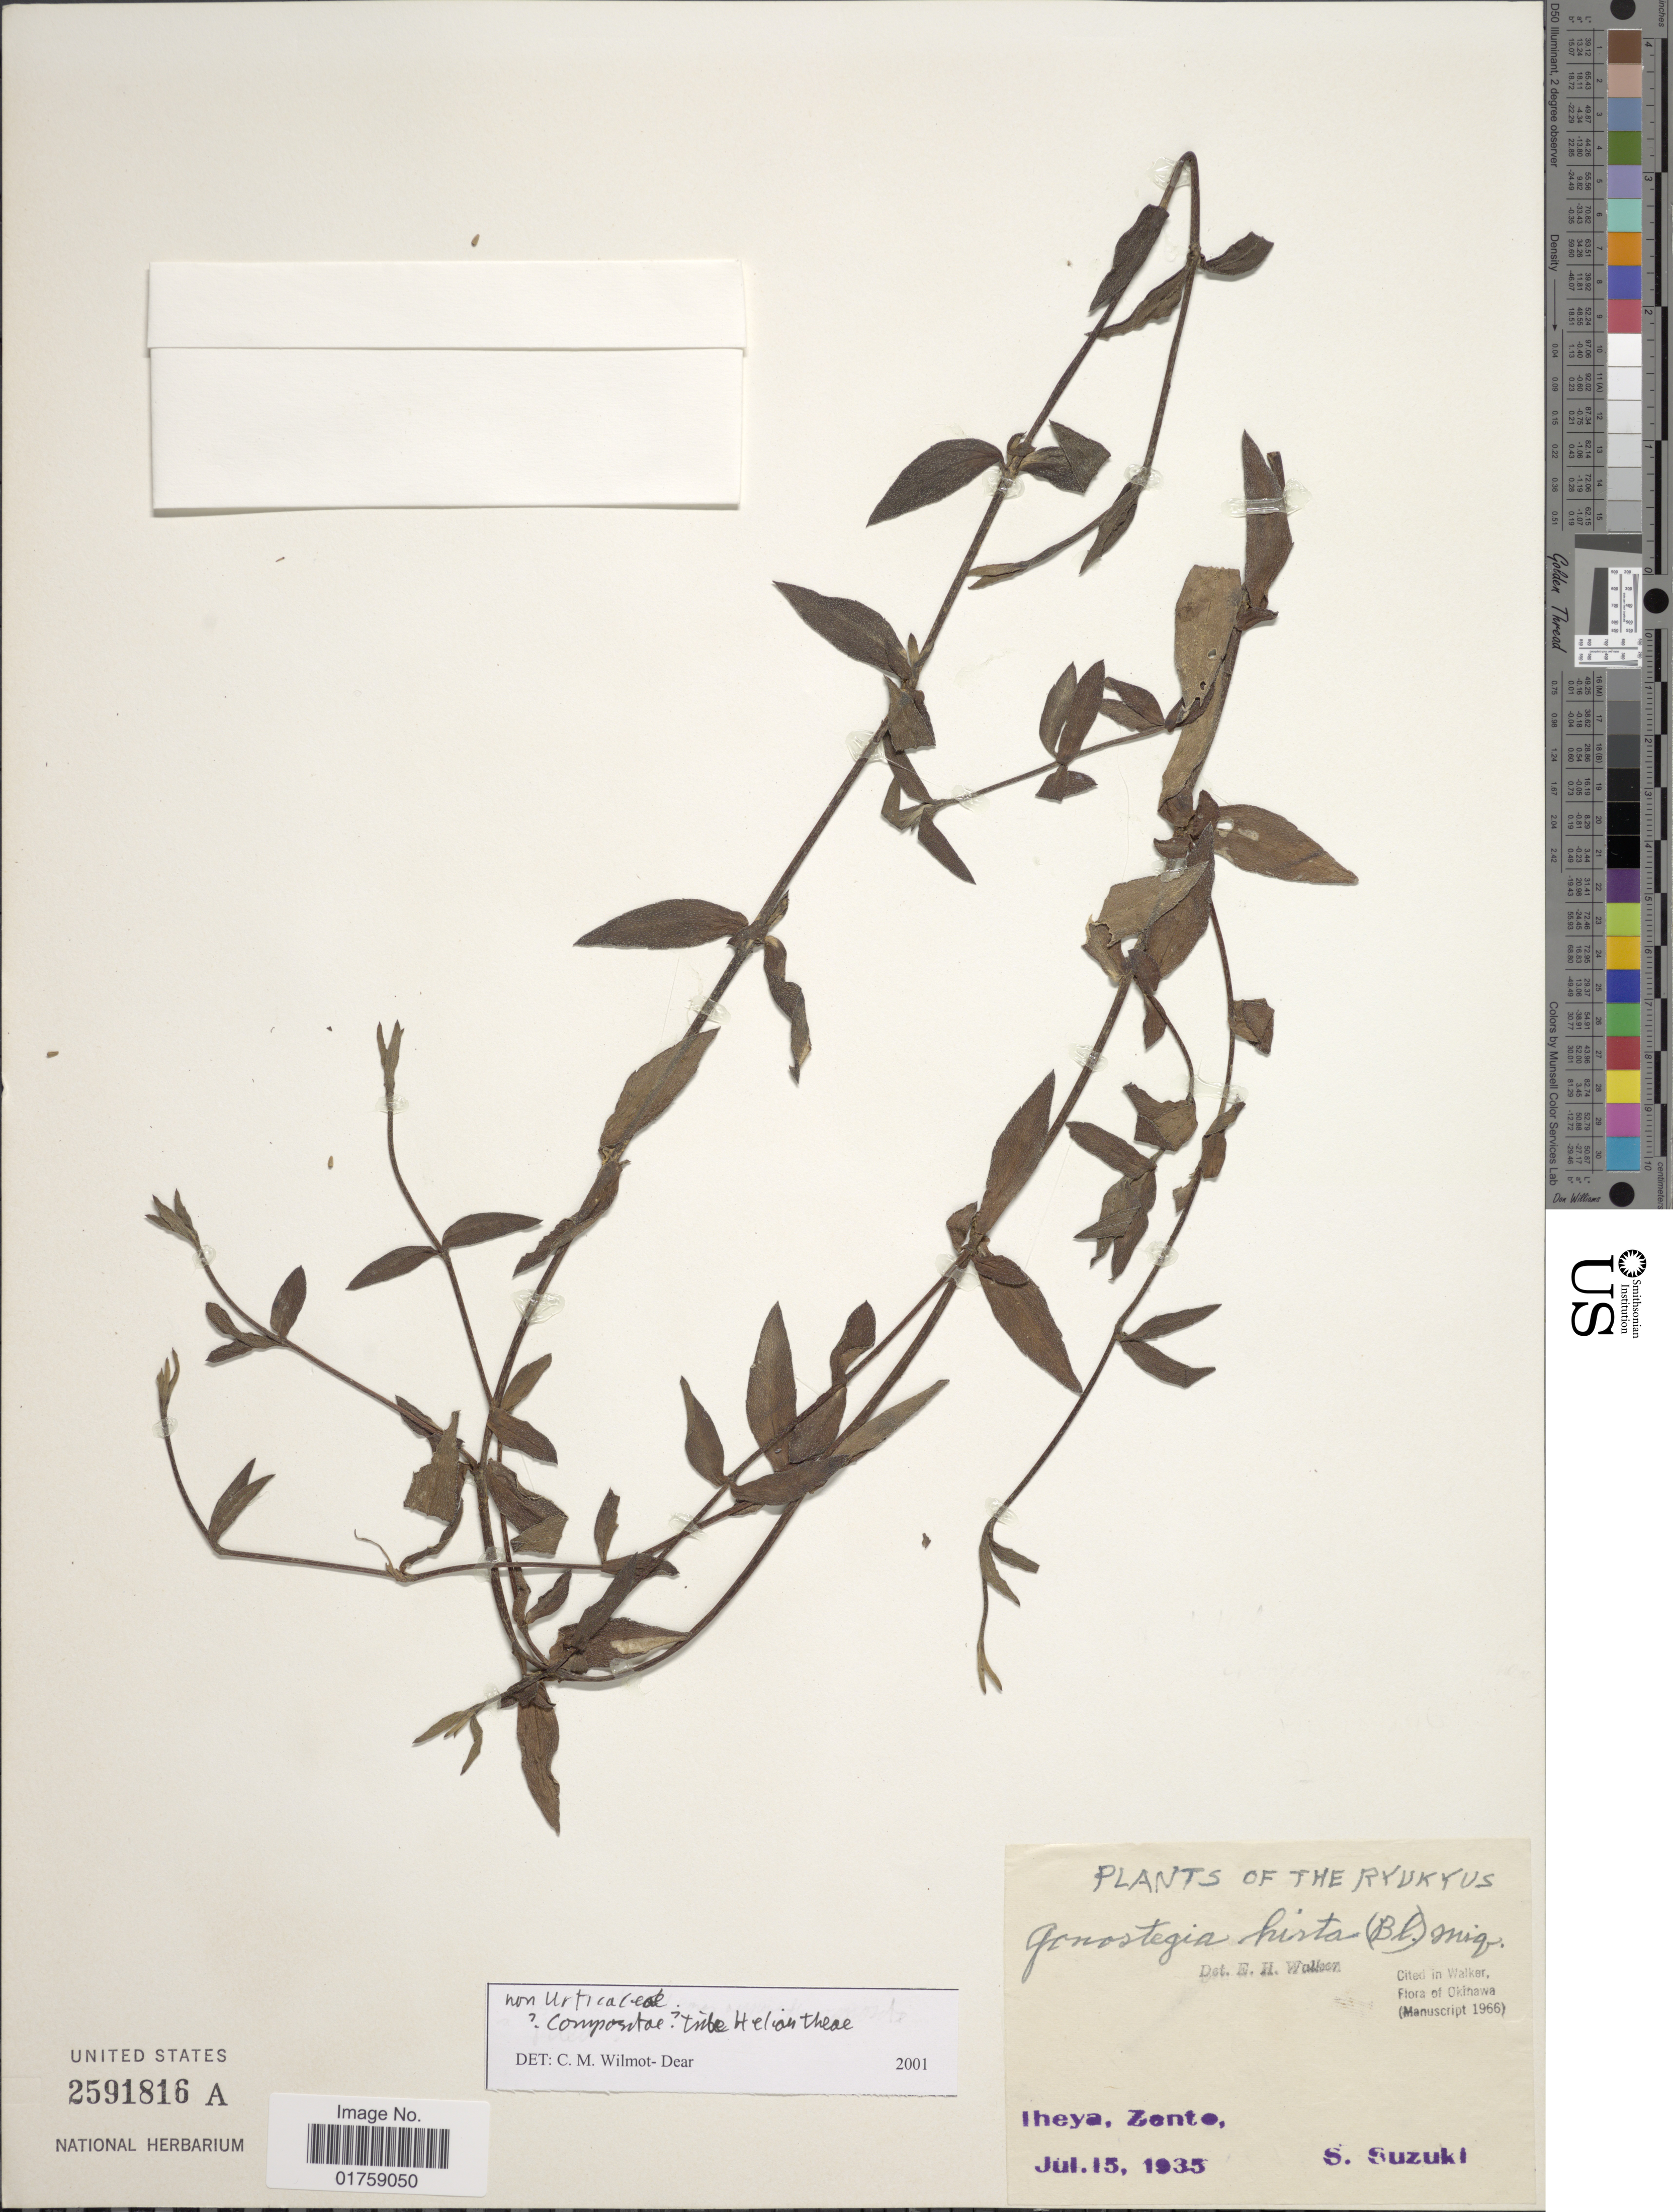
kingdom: Plantae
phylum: Tracheophyta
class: Magnoliopsida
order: Asterales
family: Asteraceae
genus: Eclipta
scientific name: Eclipta sp.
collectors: S. Suzuki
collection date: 1935-07-15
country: Japan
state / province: Okinawa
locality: Ryukyus. Iheya, Zento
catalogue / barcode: US 2591816A